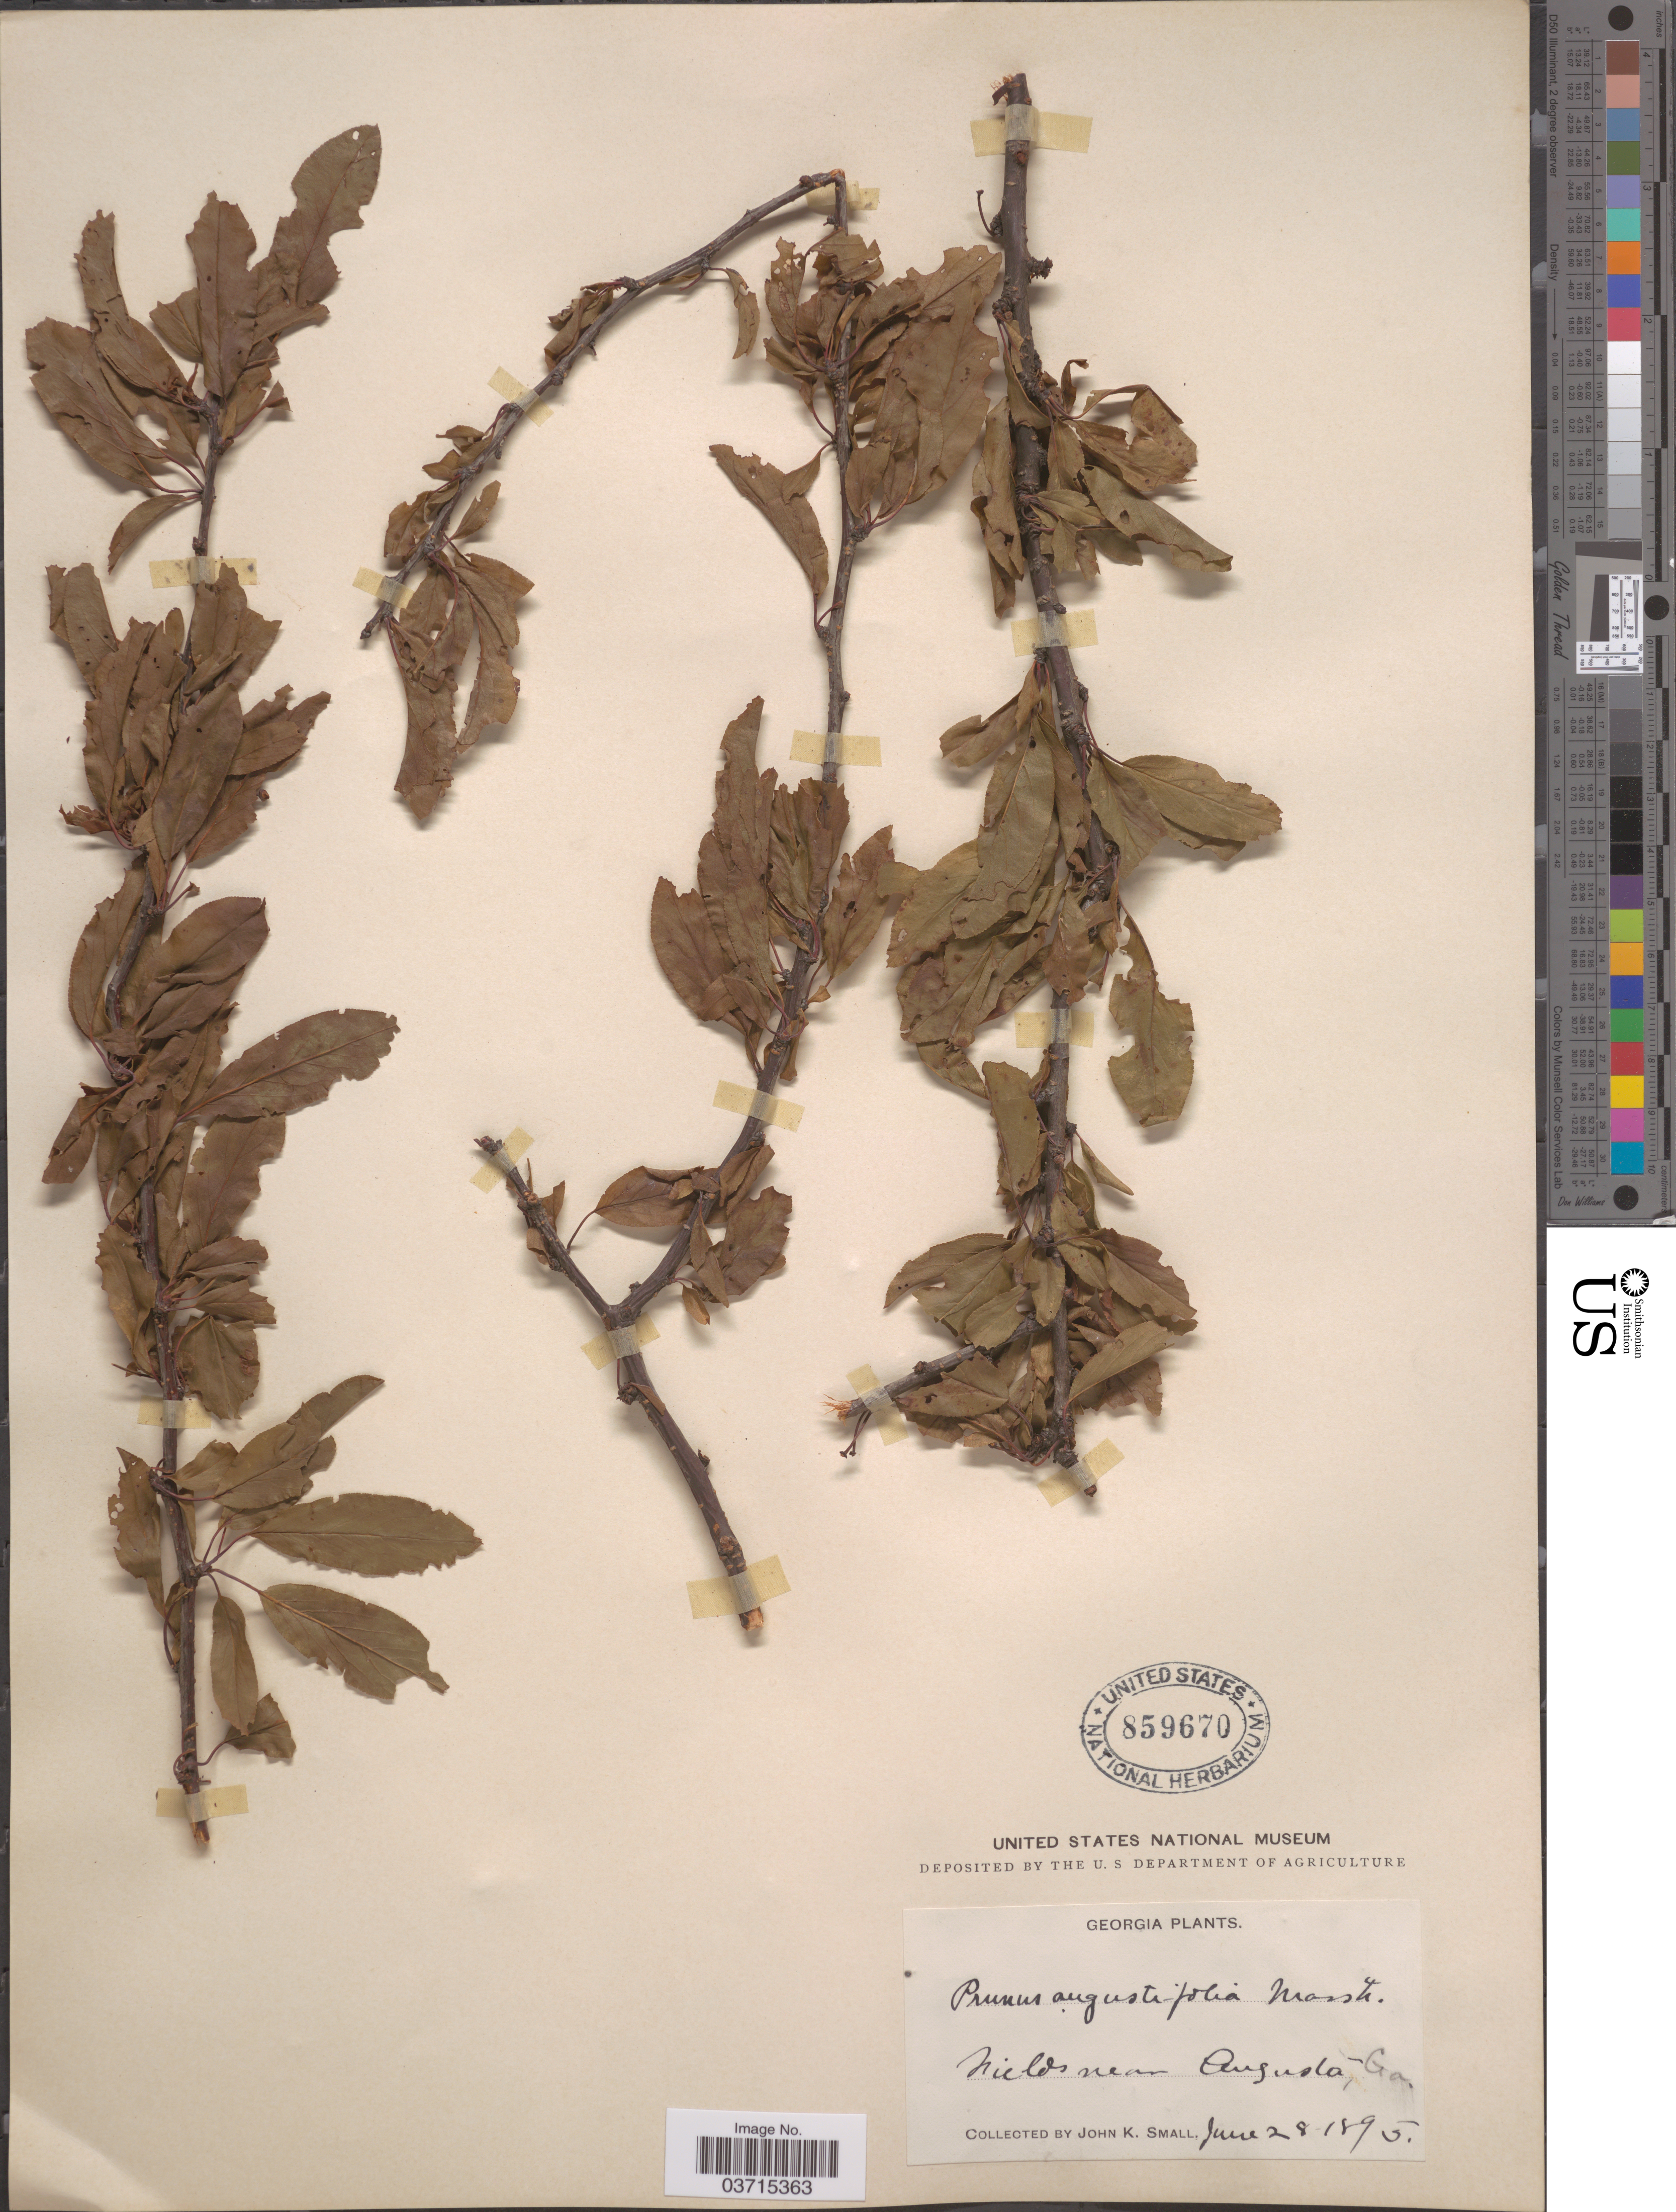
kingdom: Plantae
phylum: Tracheophyta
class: Magnoliopsida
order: Rosales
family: Rosaceae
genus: Prunus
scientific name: Prunus angustifolia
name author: Marshall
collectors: J. K. Small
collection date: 1895-06-28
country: United States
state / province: Georgia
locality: Near Augusta.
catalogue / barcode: US 859670